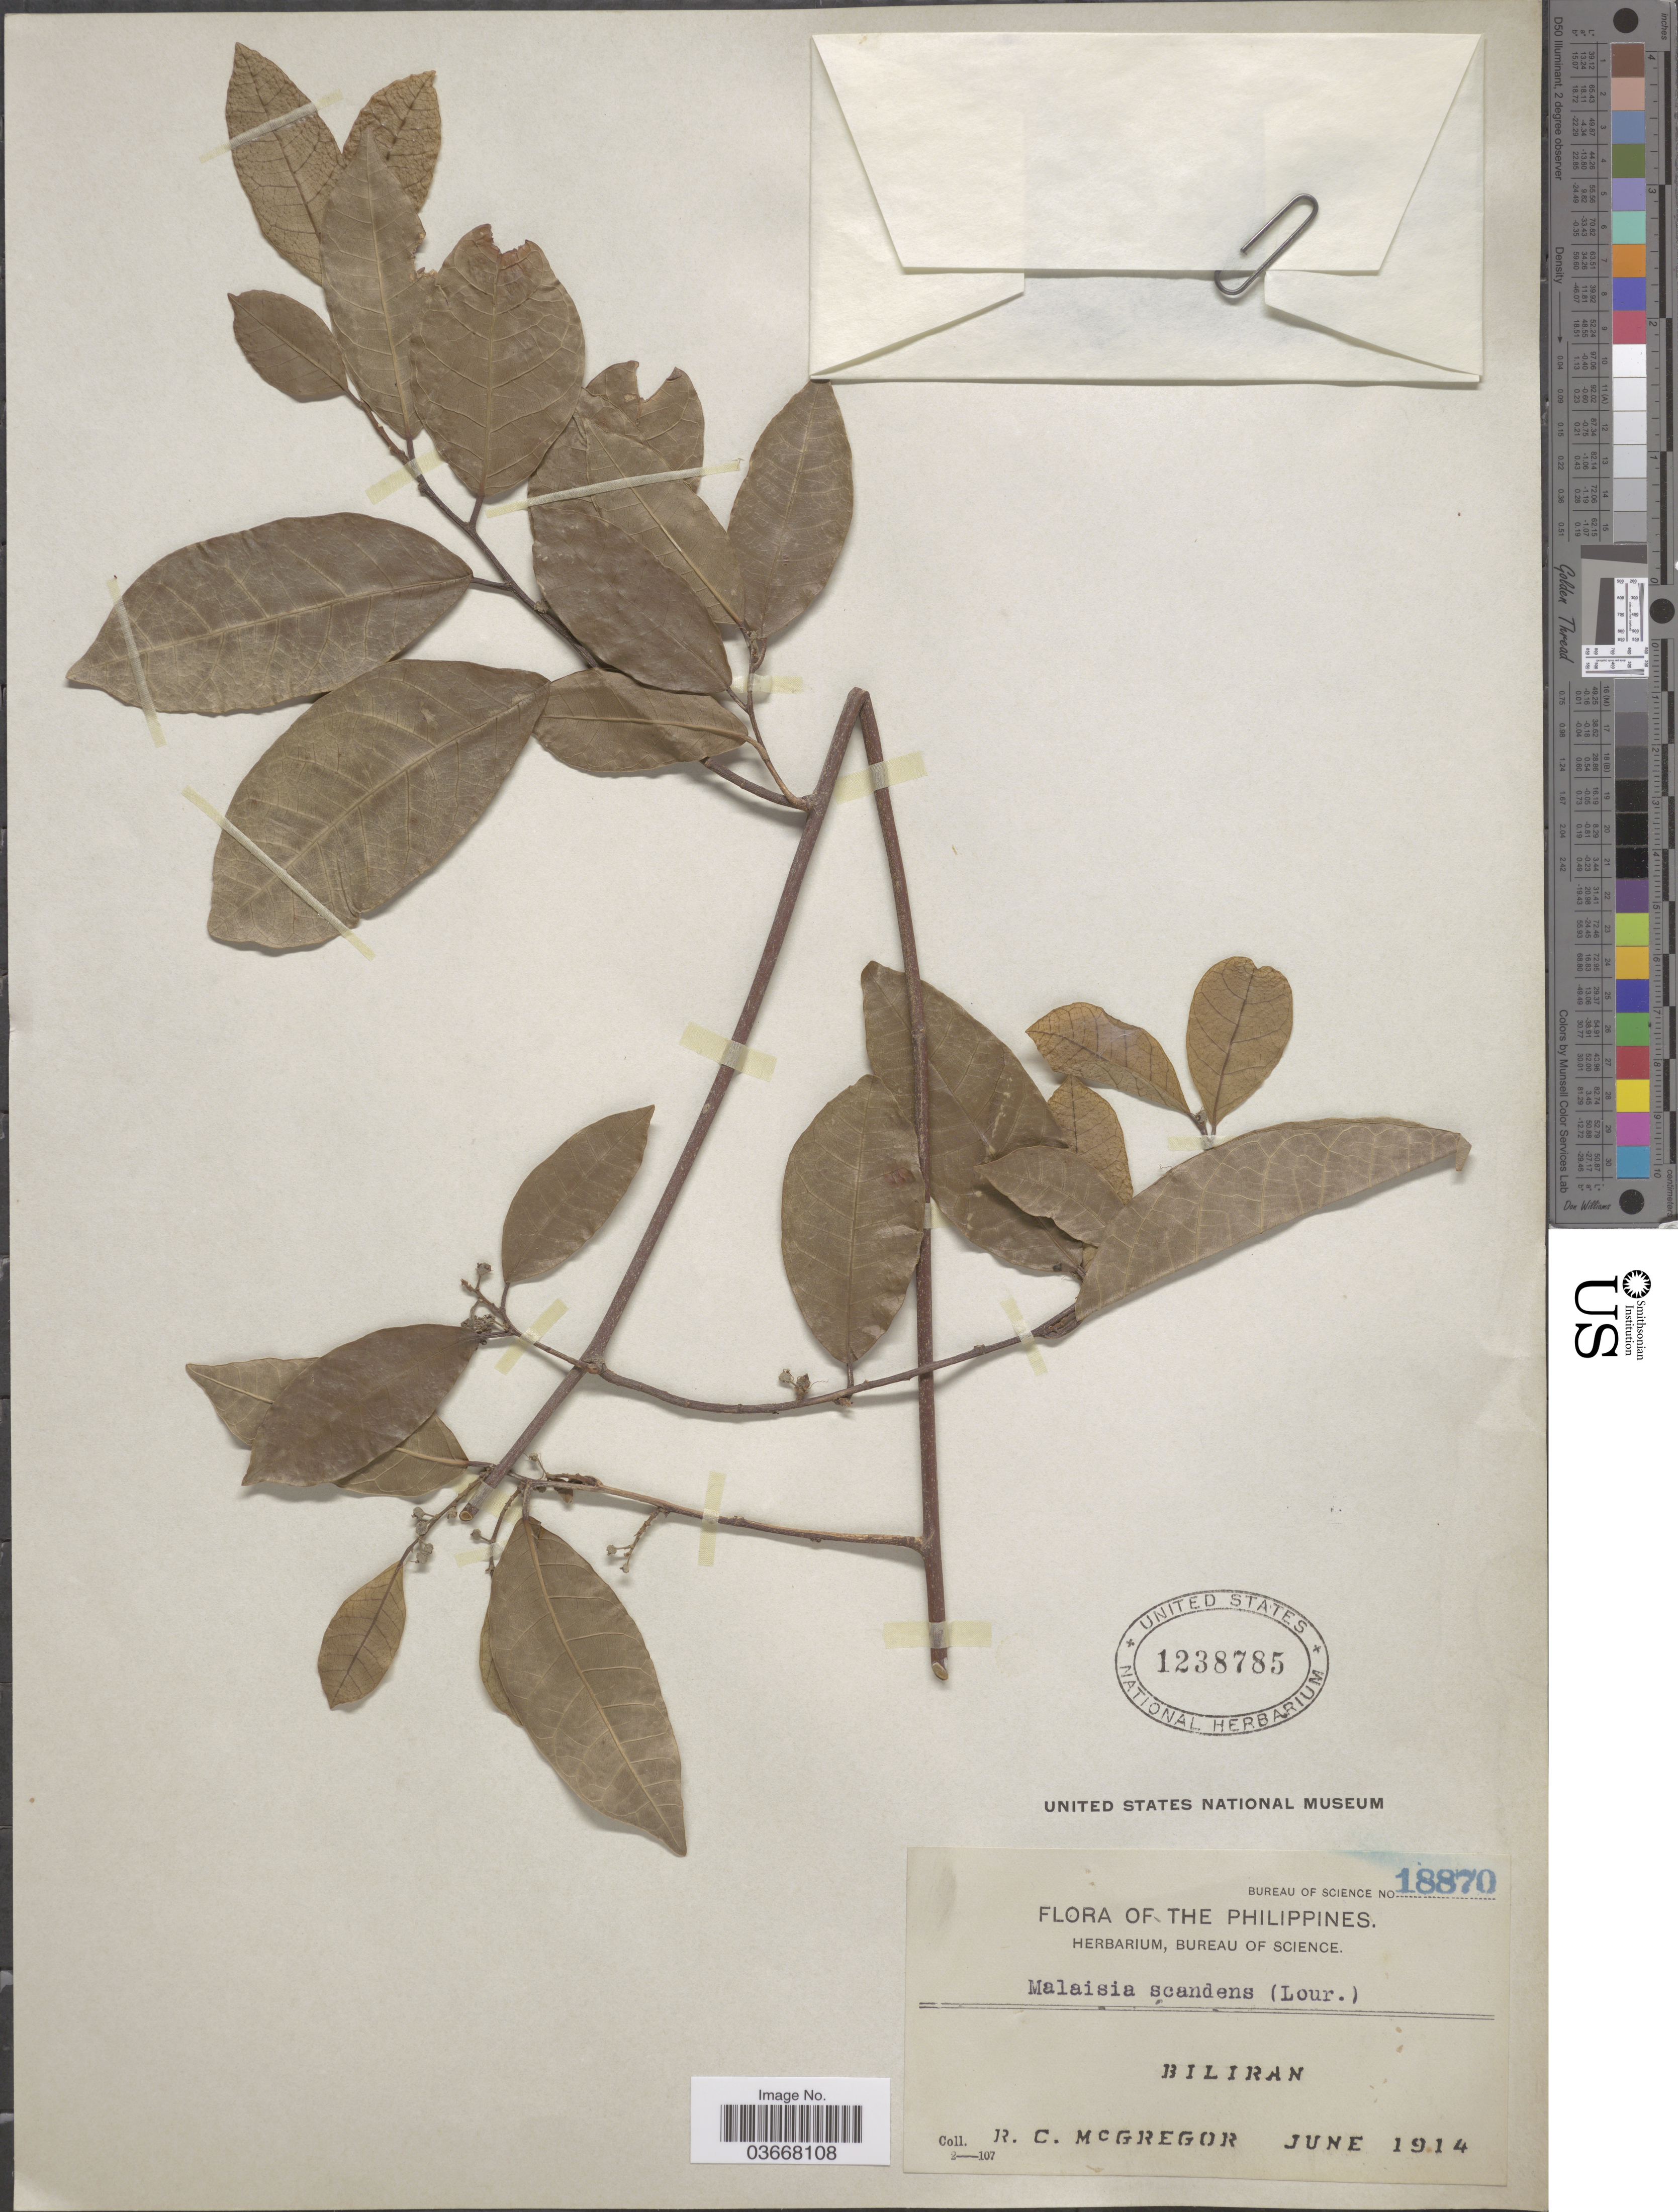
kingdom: Plantae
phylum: Tracheophyta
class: Magnoliopsida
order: Rosales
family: Moraceae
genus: Malaisia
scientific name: Malaisia scandens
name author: (Lour.) Planch.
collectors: R. C. McGregor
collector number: Bureau of Science 18870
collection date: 1914-06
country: Philippines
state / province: Eastern Visayas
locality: Biliran.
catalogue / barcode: US 1238785